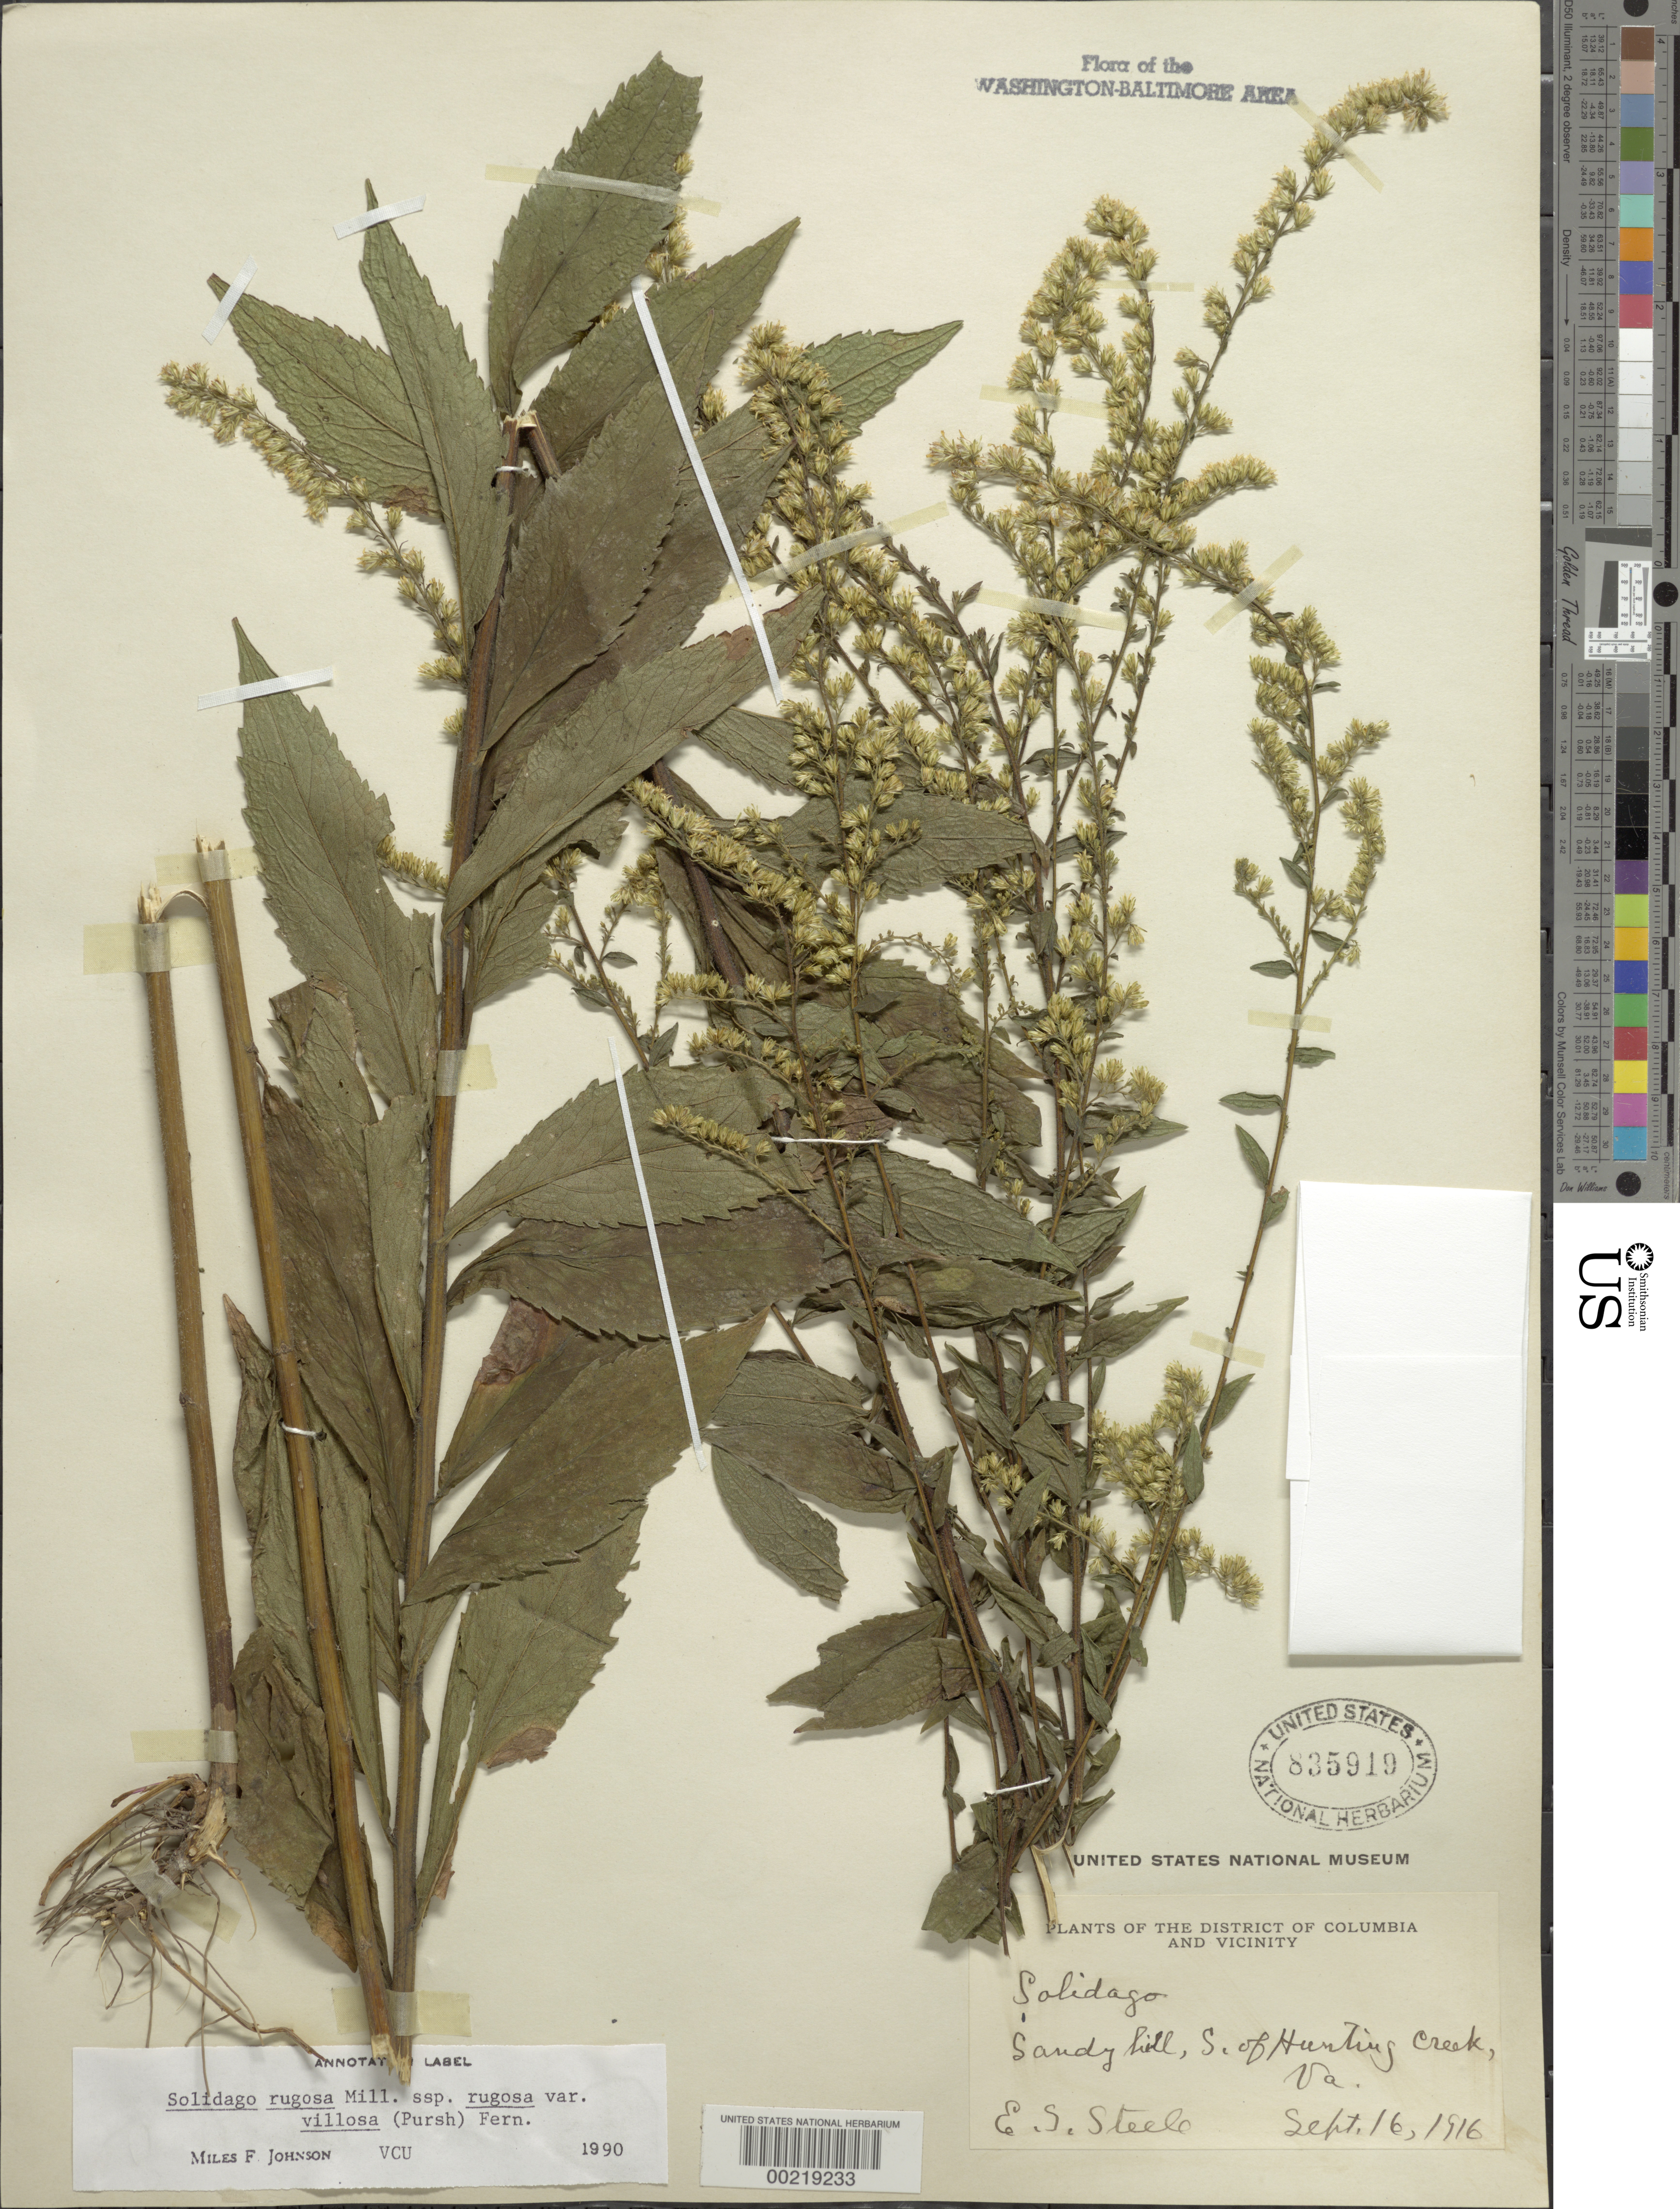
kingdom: Plantae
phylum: Tracheophyta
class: Magnoliopsida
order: Asterales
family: Asteraceae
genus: Solidago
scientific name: Solidago rugosa var. villosa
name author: Mill.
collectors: E. Steele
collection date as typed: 16 Sep 1916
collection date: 1916-09-16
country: United States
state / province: Virginia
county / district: Fairfax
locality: South of Hunting Creek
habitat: Sandy hill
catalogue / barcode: US 835919